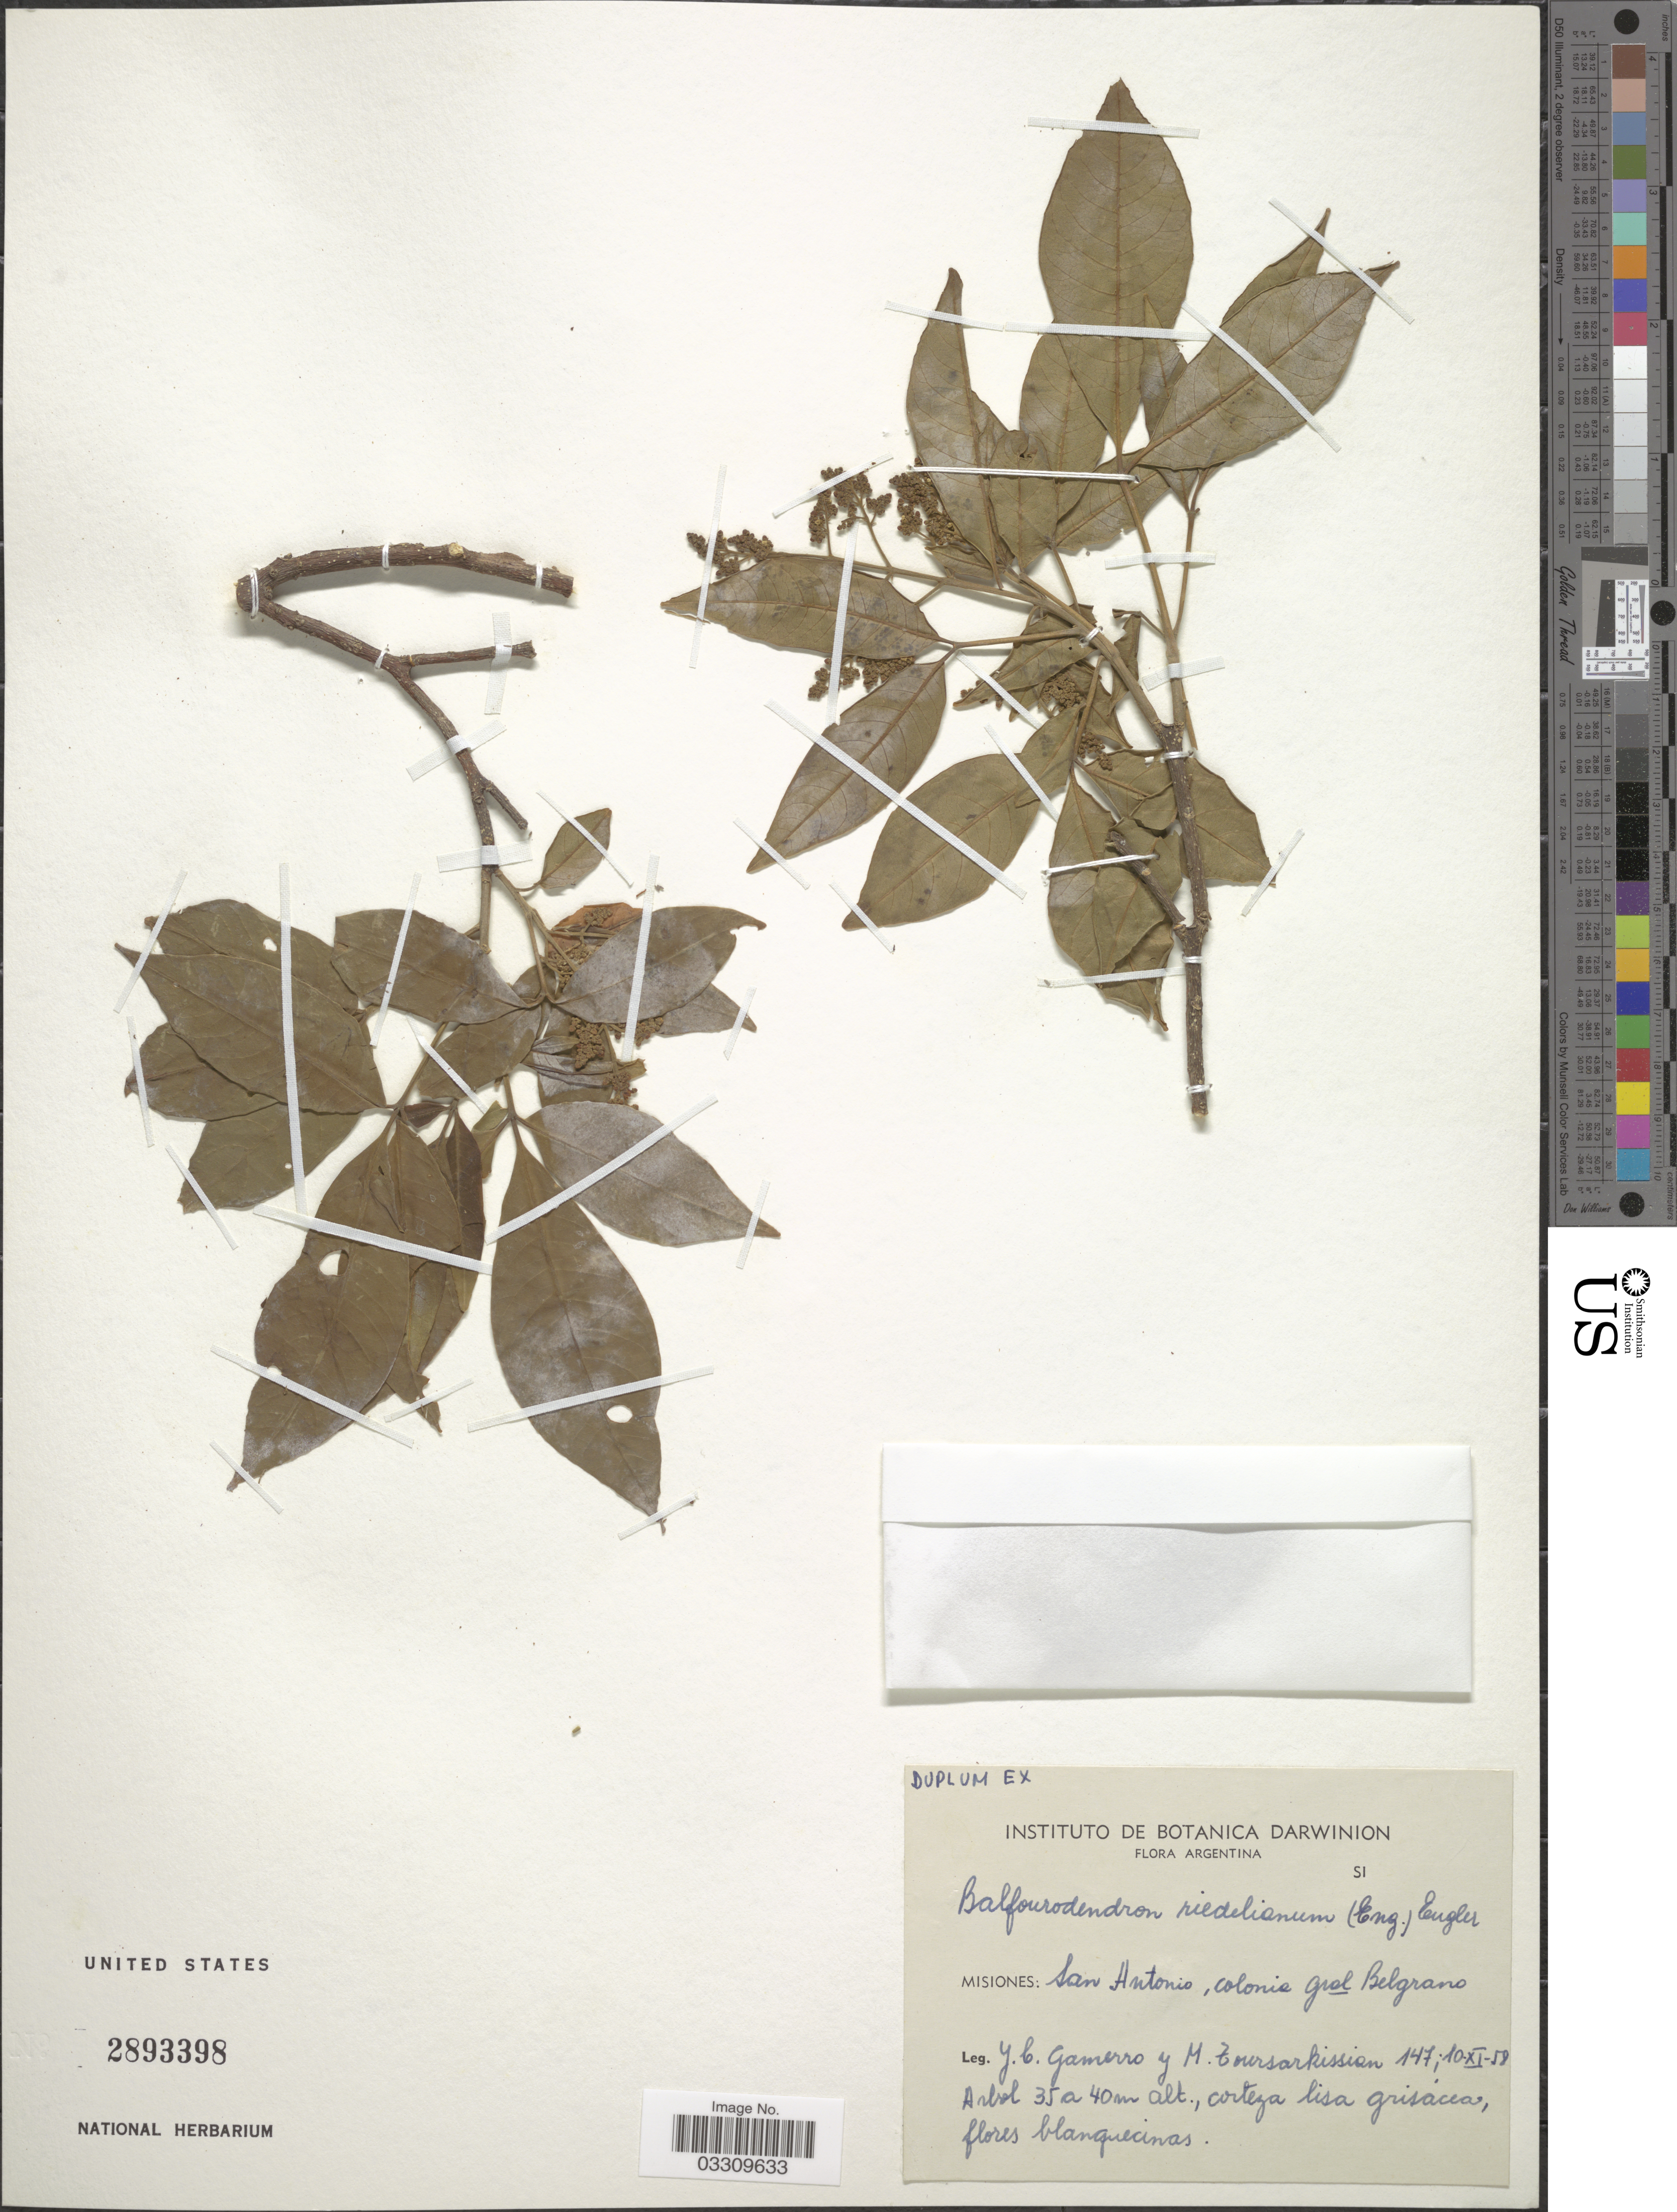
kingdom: Plantae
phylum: Tracheophyta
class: Magnoliopsida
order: Sapindales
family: Rutaceae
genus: Balfourodendron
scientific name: Balfourodendron riedelianum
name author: (Engl.) Engl.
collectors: J. Gamerro & M. Toursarkissian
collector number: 147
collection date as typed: Transcribed d/m/y: 10/11/58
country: Argentina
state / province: Misiones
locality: San Antonio, colonia Gral Belgrano.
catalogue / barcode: US 2893398